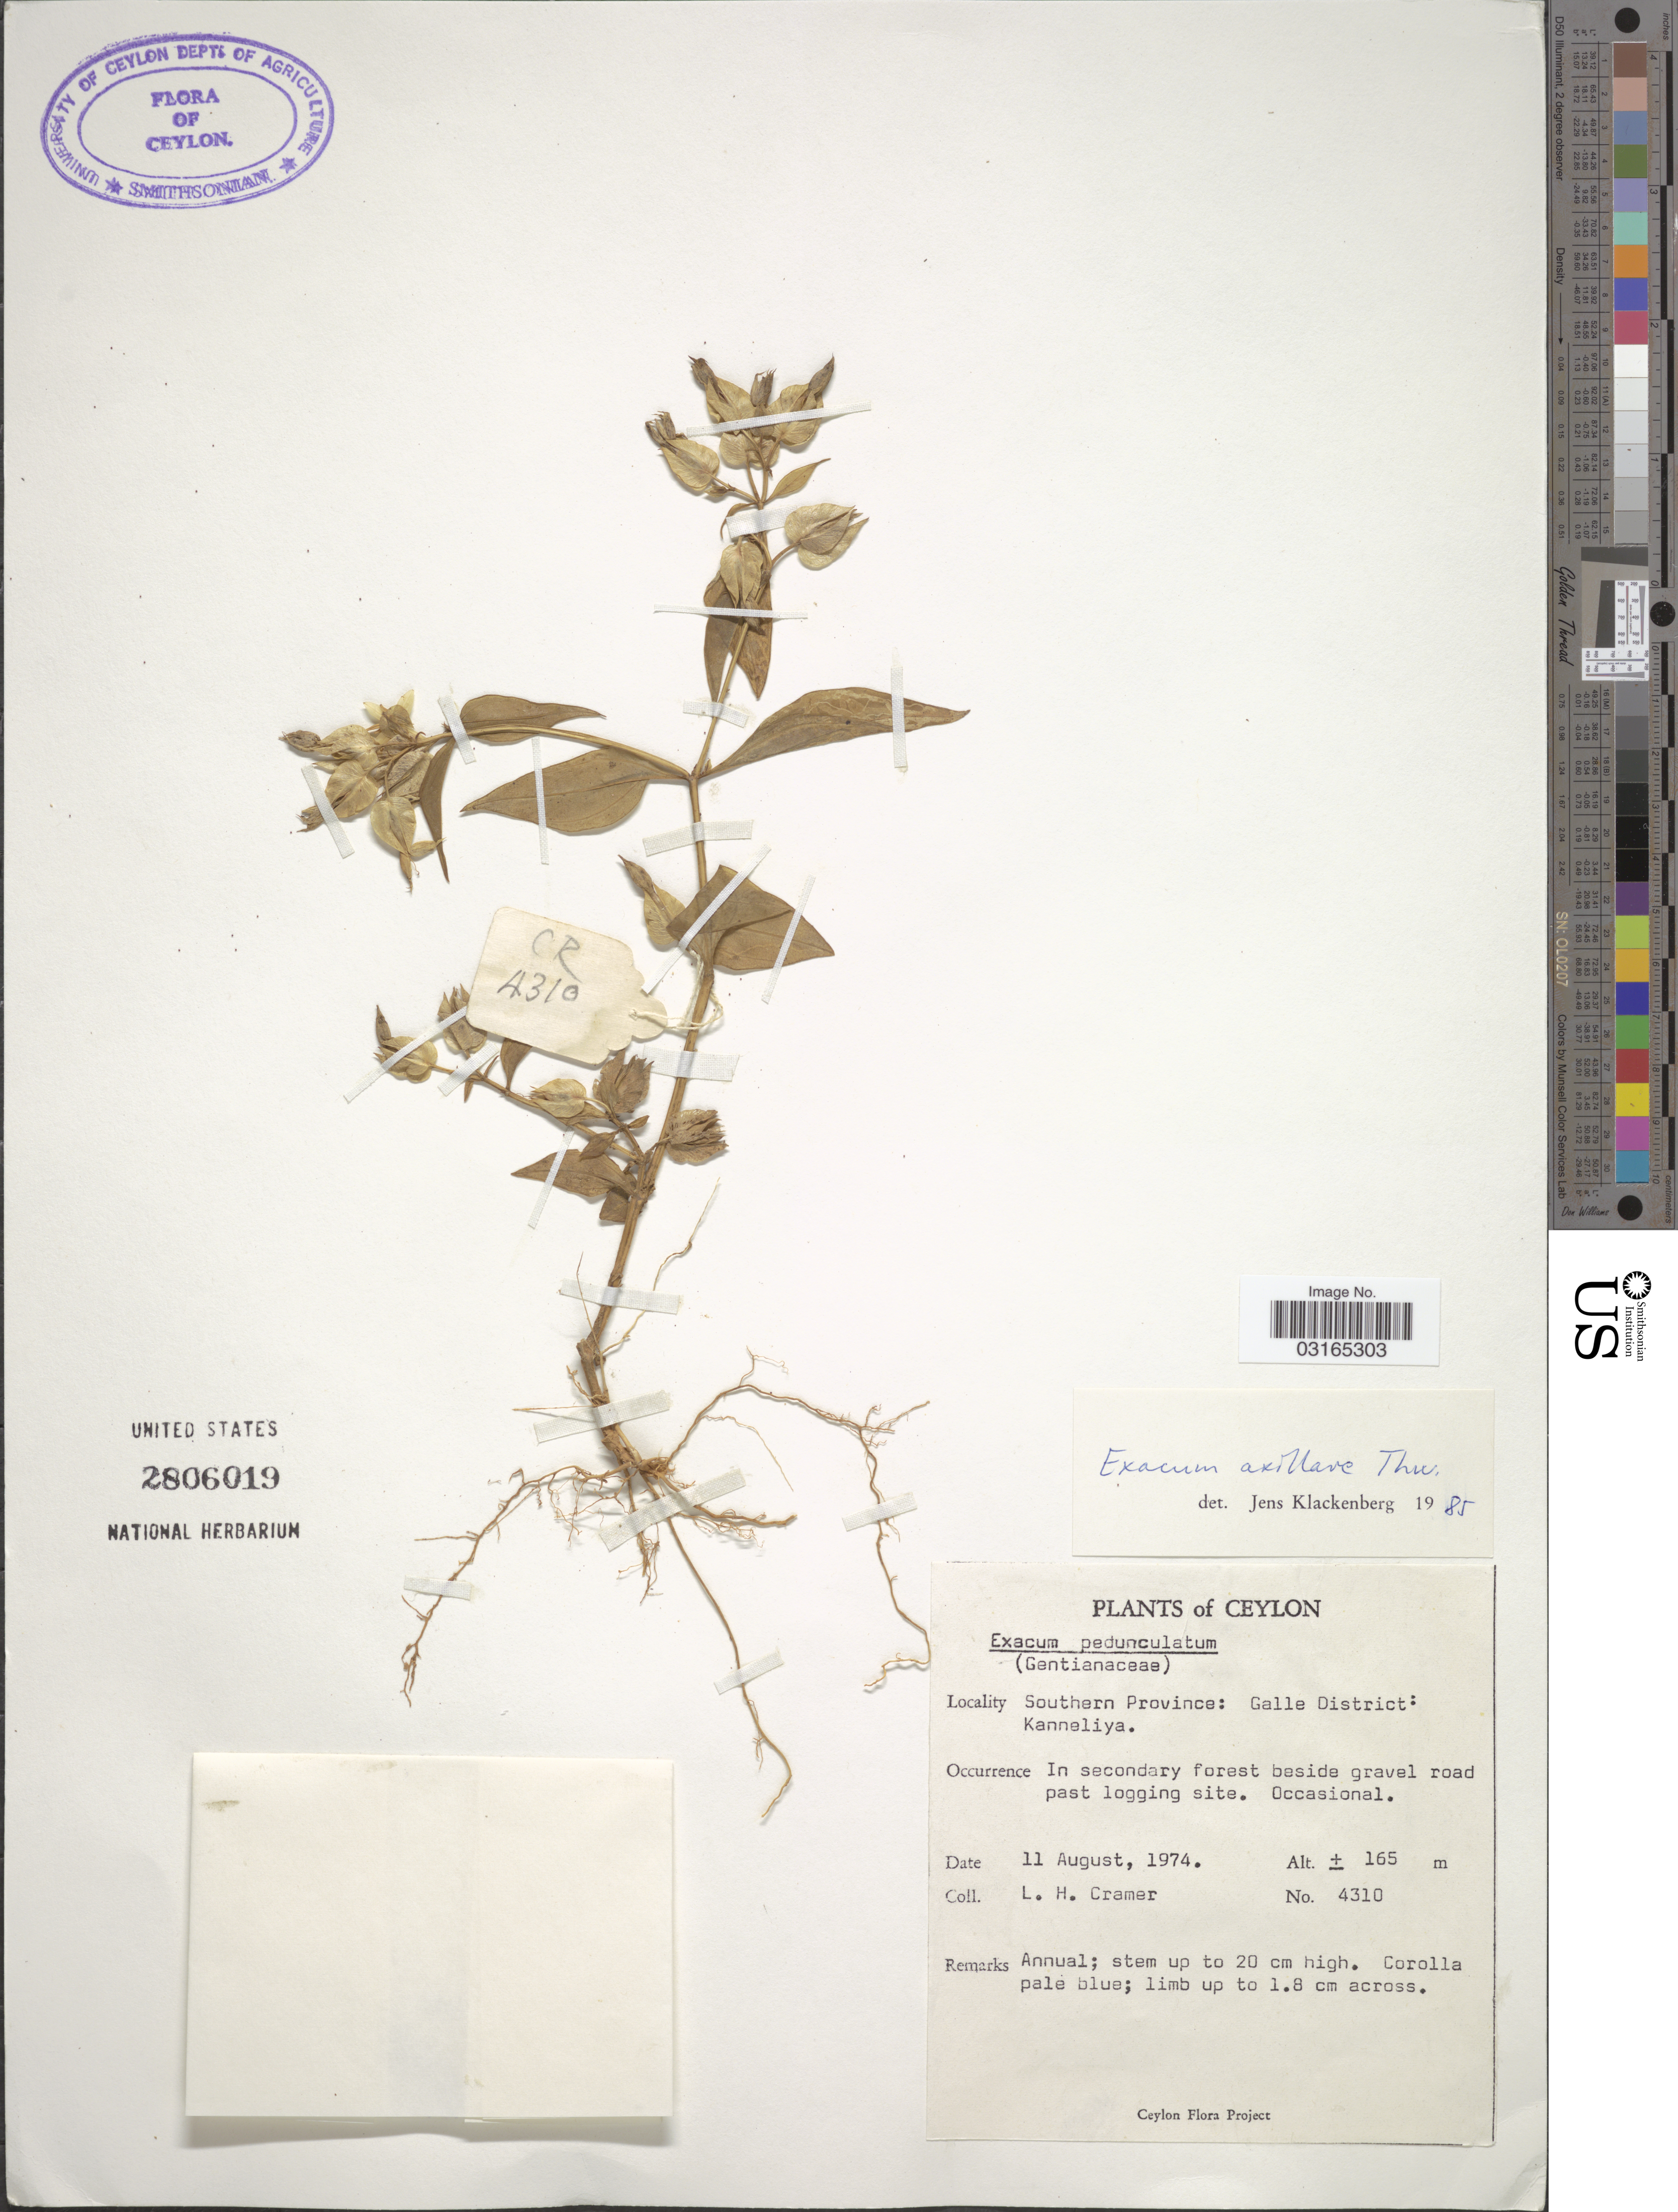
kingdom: Plantae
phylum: Tracheophyta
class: Magnoliopsida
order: Gentianales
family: Gentianaceae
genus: Exacum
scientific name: Exacum axillare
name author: Thwaites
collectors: L. H. Cramer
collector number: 4310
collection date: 1974-08-11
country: Sri Lanka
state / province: Southern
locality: Ceylon. Galle District: Kanneliya.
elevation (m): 165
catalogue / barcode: US 2806019